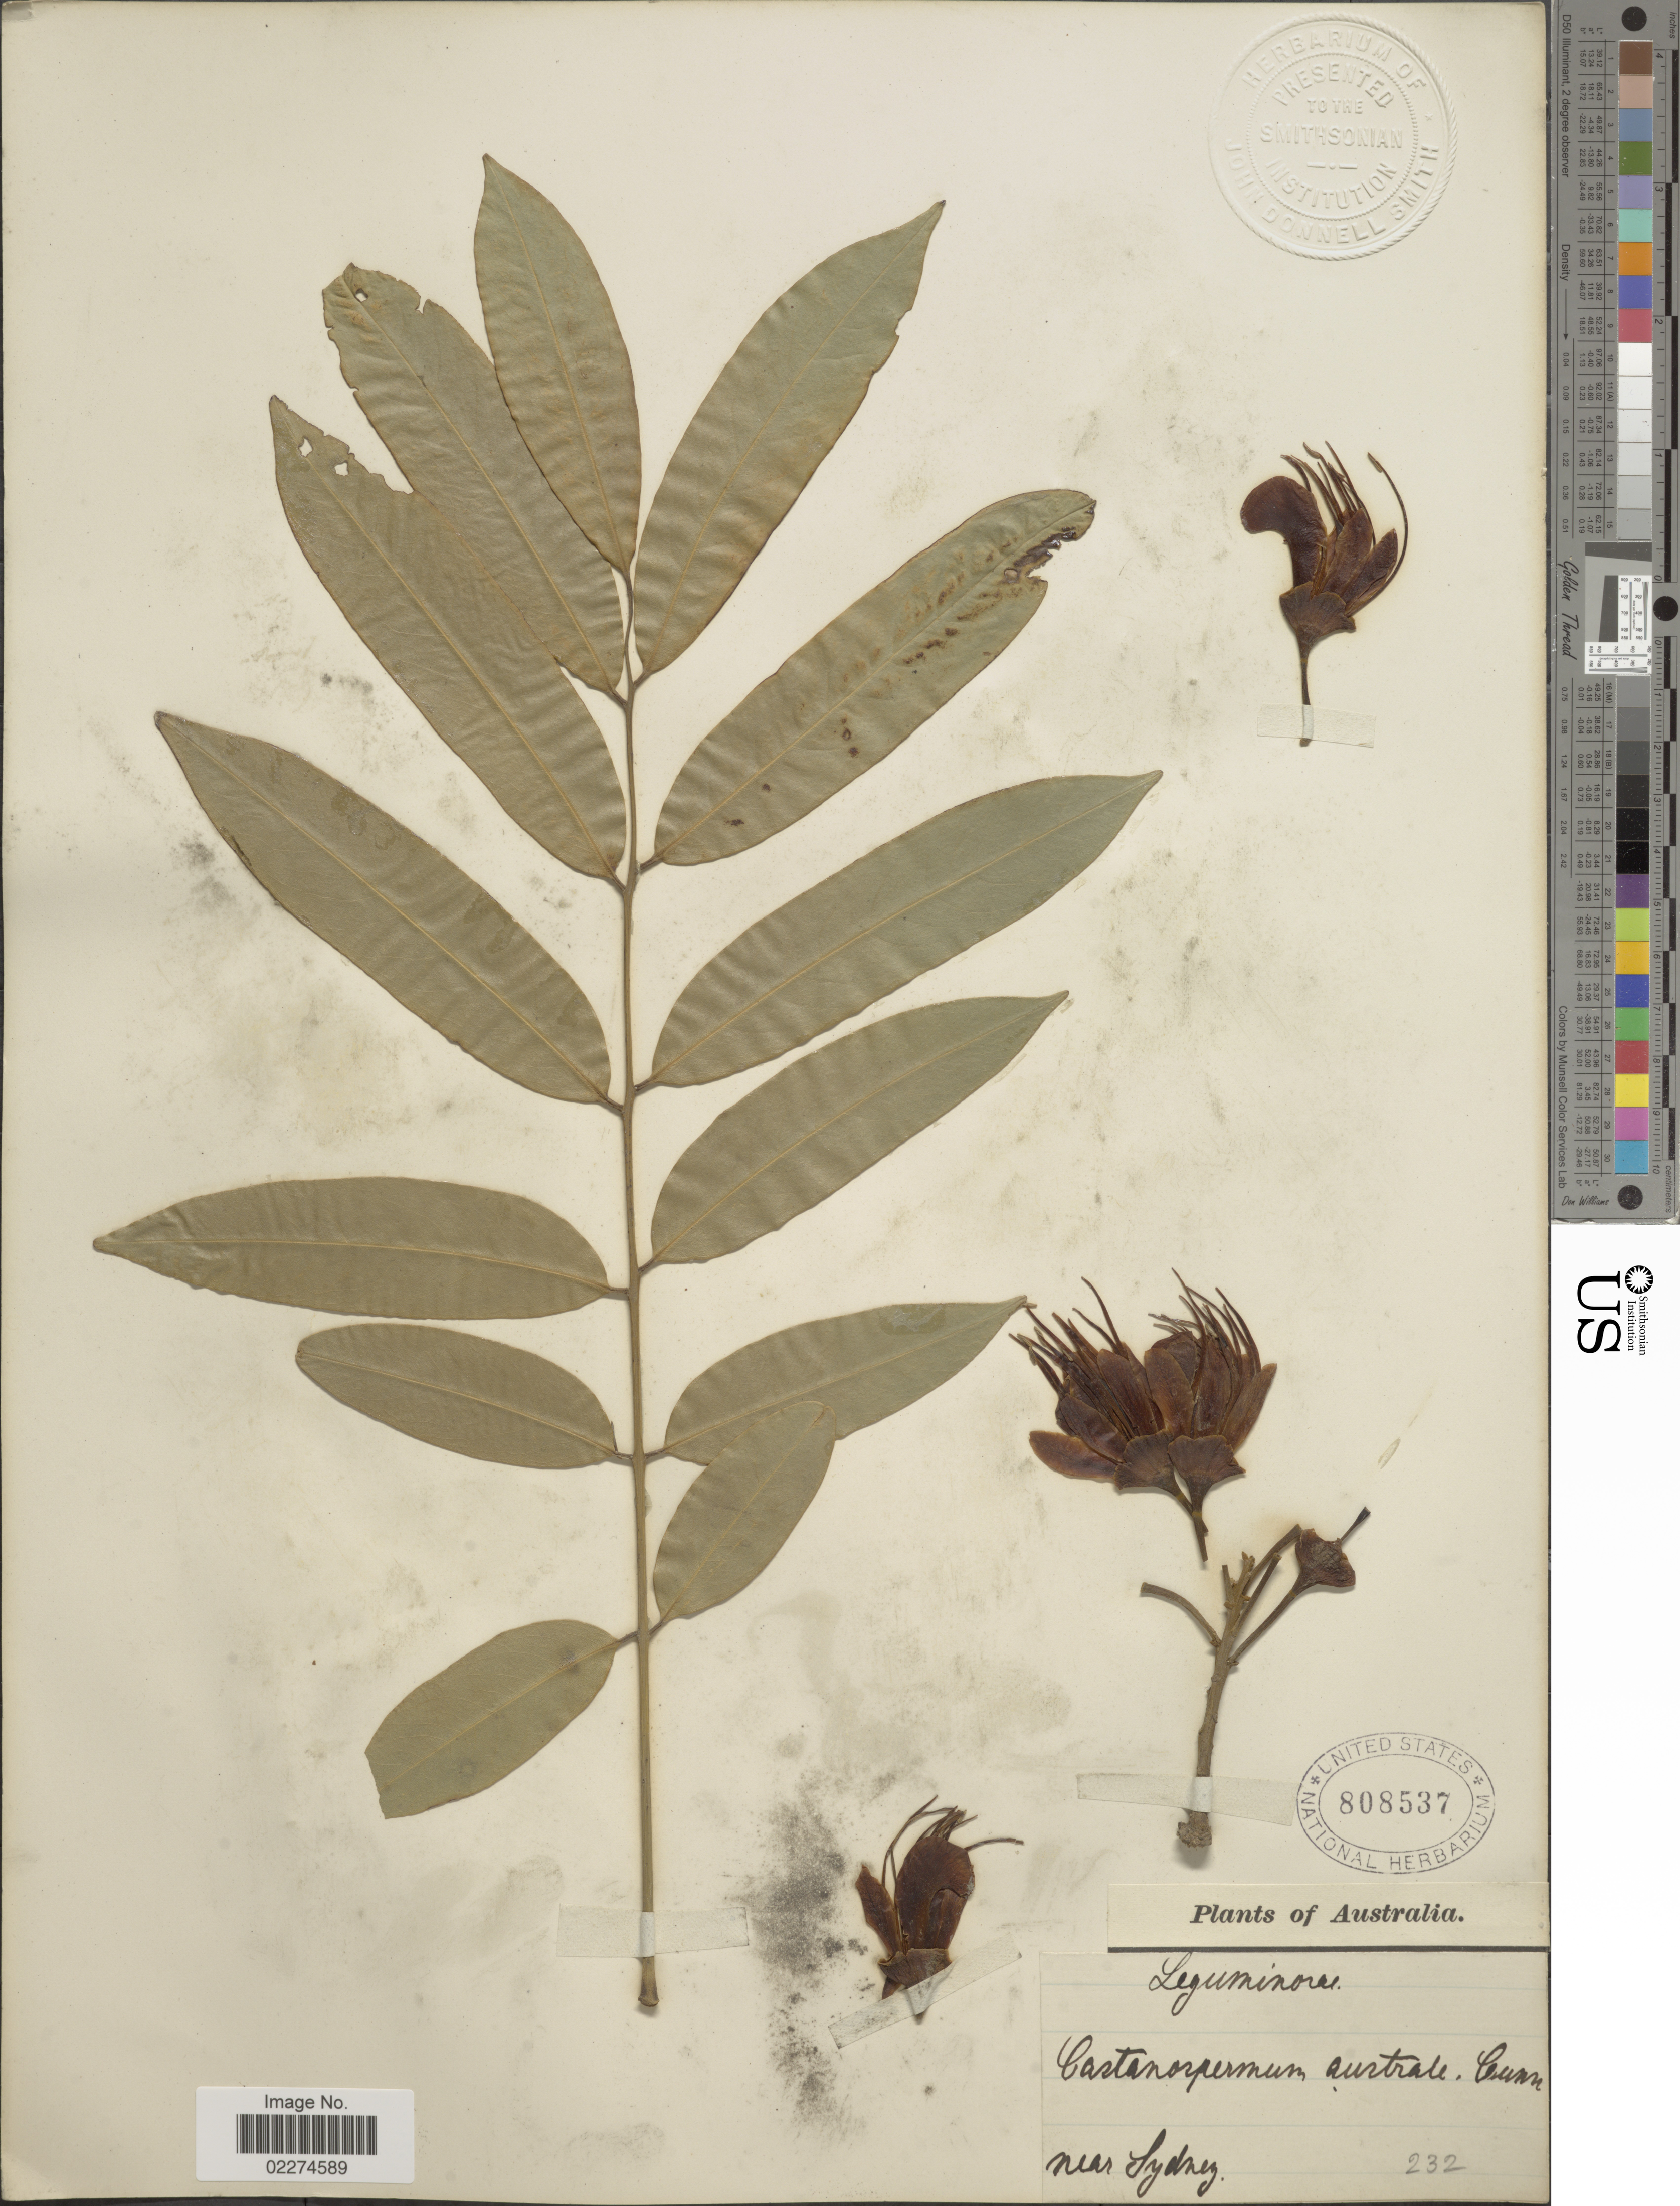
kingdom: Plantae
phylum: Tracheophyta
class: Magnoliopsida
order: Fabales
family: Fabaceae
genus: Castanospermum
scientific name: Castanospermum australe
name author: A. Cunn. & Fraser-Jenk.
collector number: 232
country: Australia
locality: Near Sydney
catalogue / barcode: US 808537